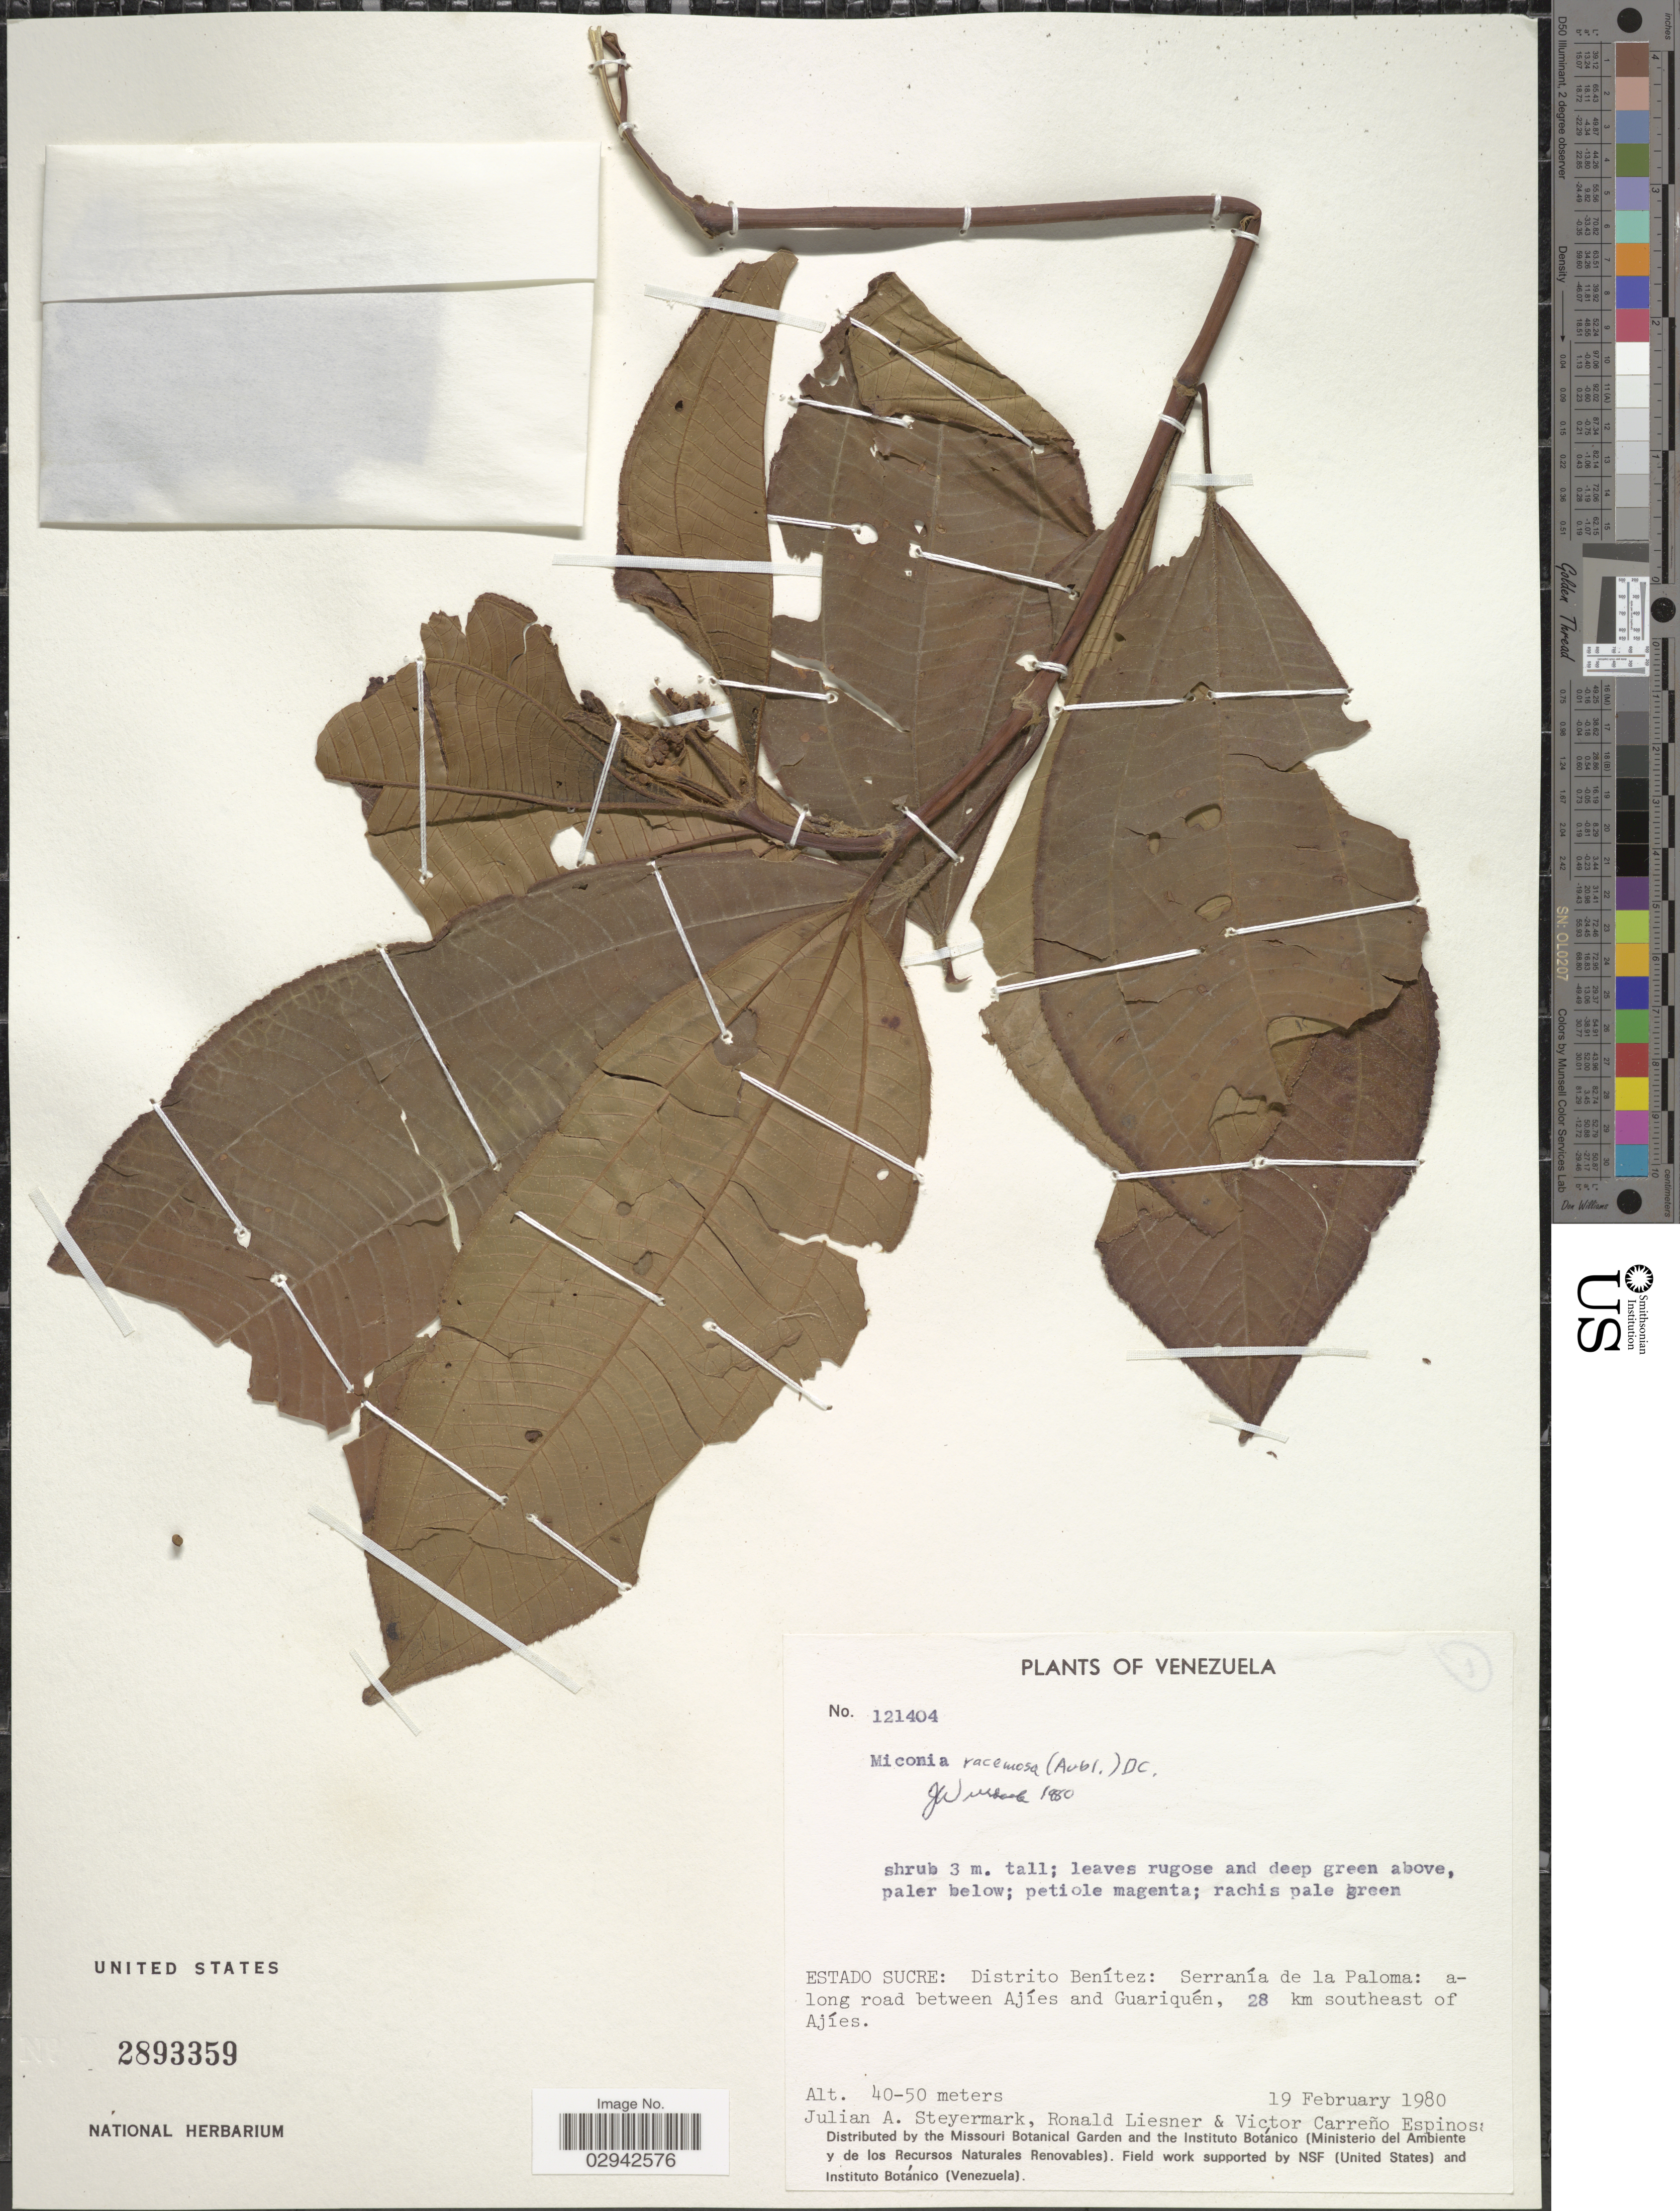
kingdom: Plantae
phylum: Tracheophyta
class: Magnoliopsida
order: Myrtales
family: Melastomataceae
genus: Miconia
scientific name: Miconia racemosa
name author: (Aubl.) DC.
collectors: J. Steyermark, R. L. Liesner & V. Carreño E.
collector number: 121404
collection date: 1980-02-19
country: Venezuela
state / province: Sucre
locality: Distrito Benítez: Serranía de la Paloma: along road between Ajíes and Guariquén, 28 km southeast of Ajíes.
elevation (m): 40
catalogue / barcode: US 2893359